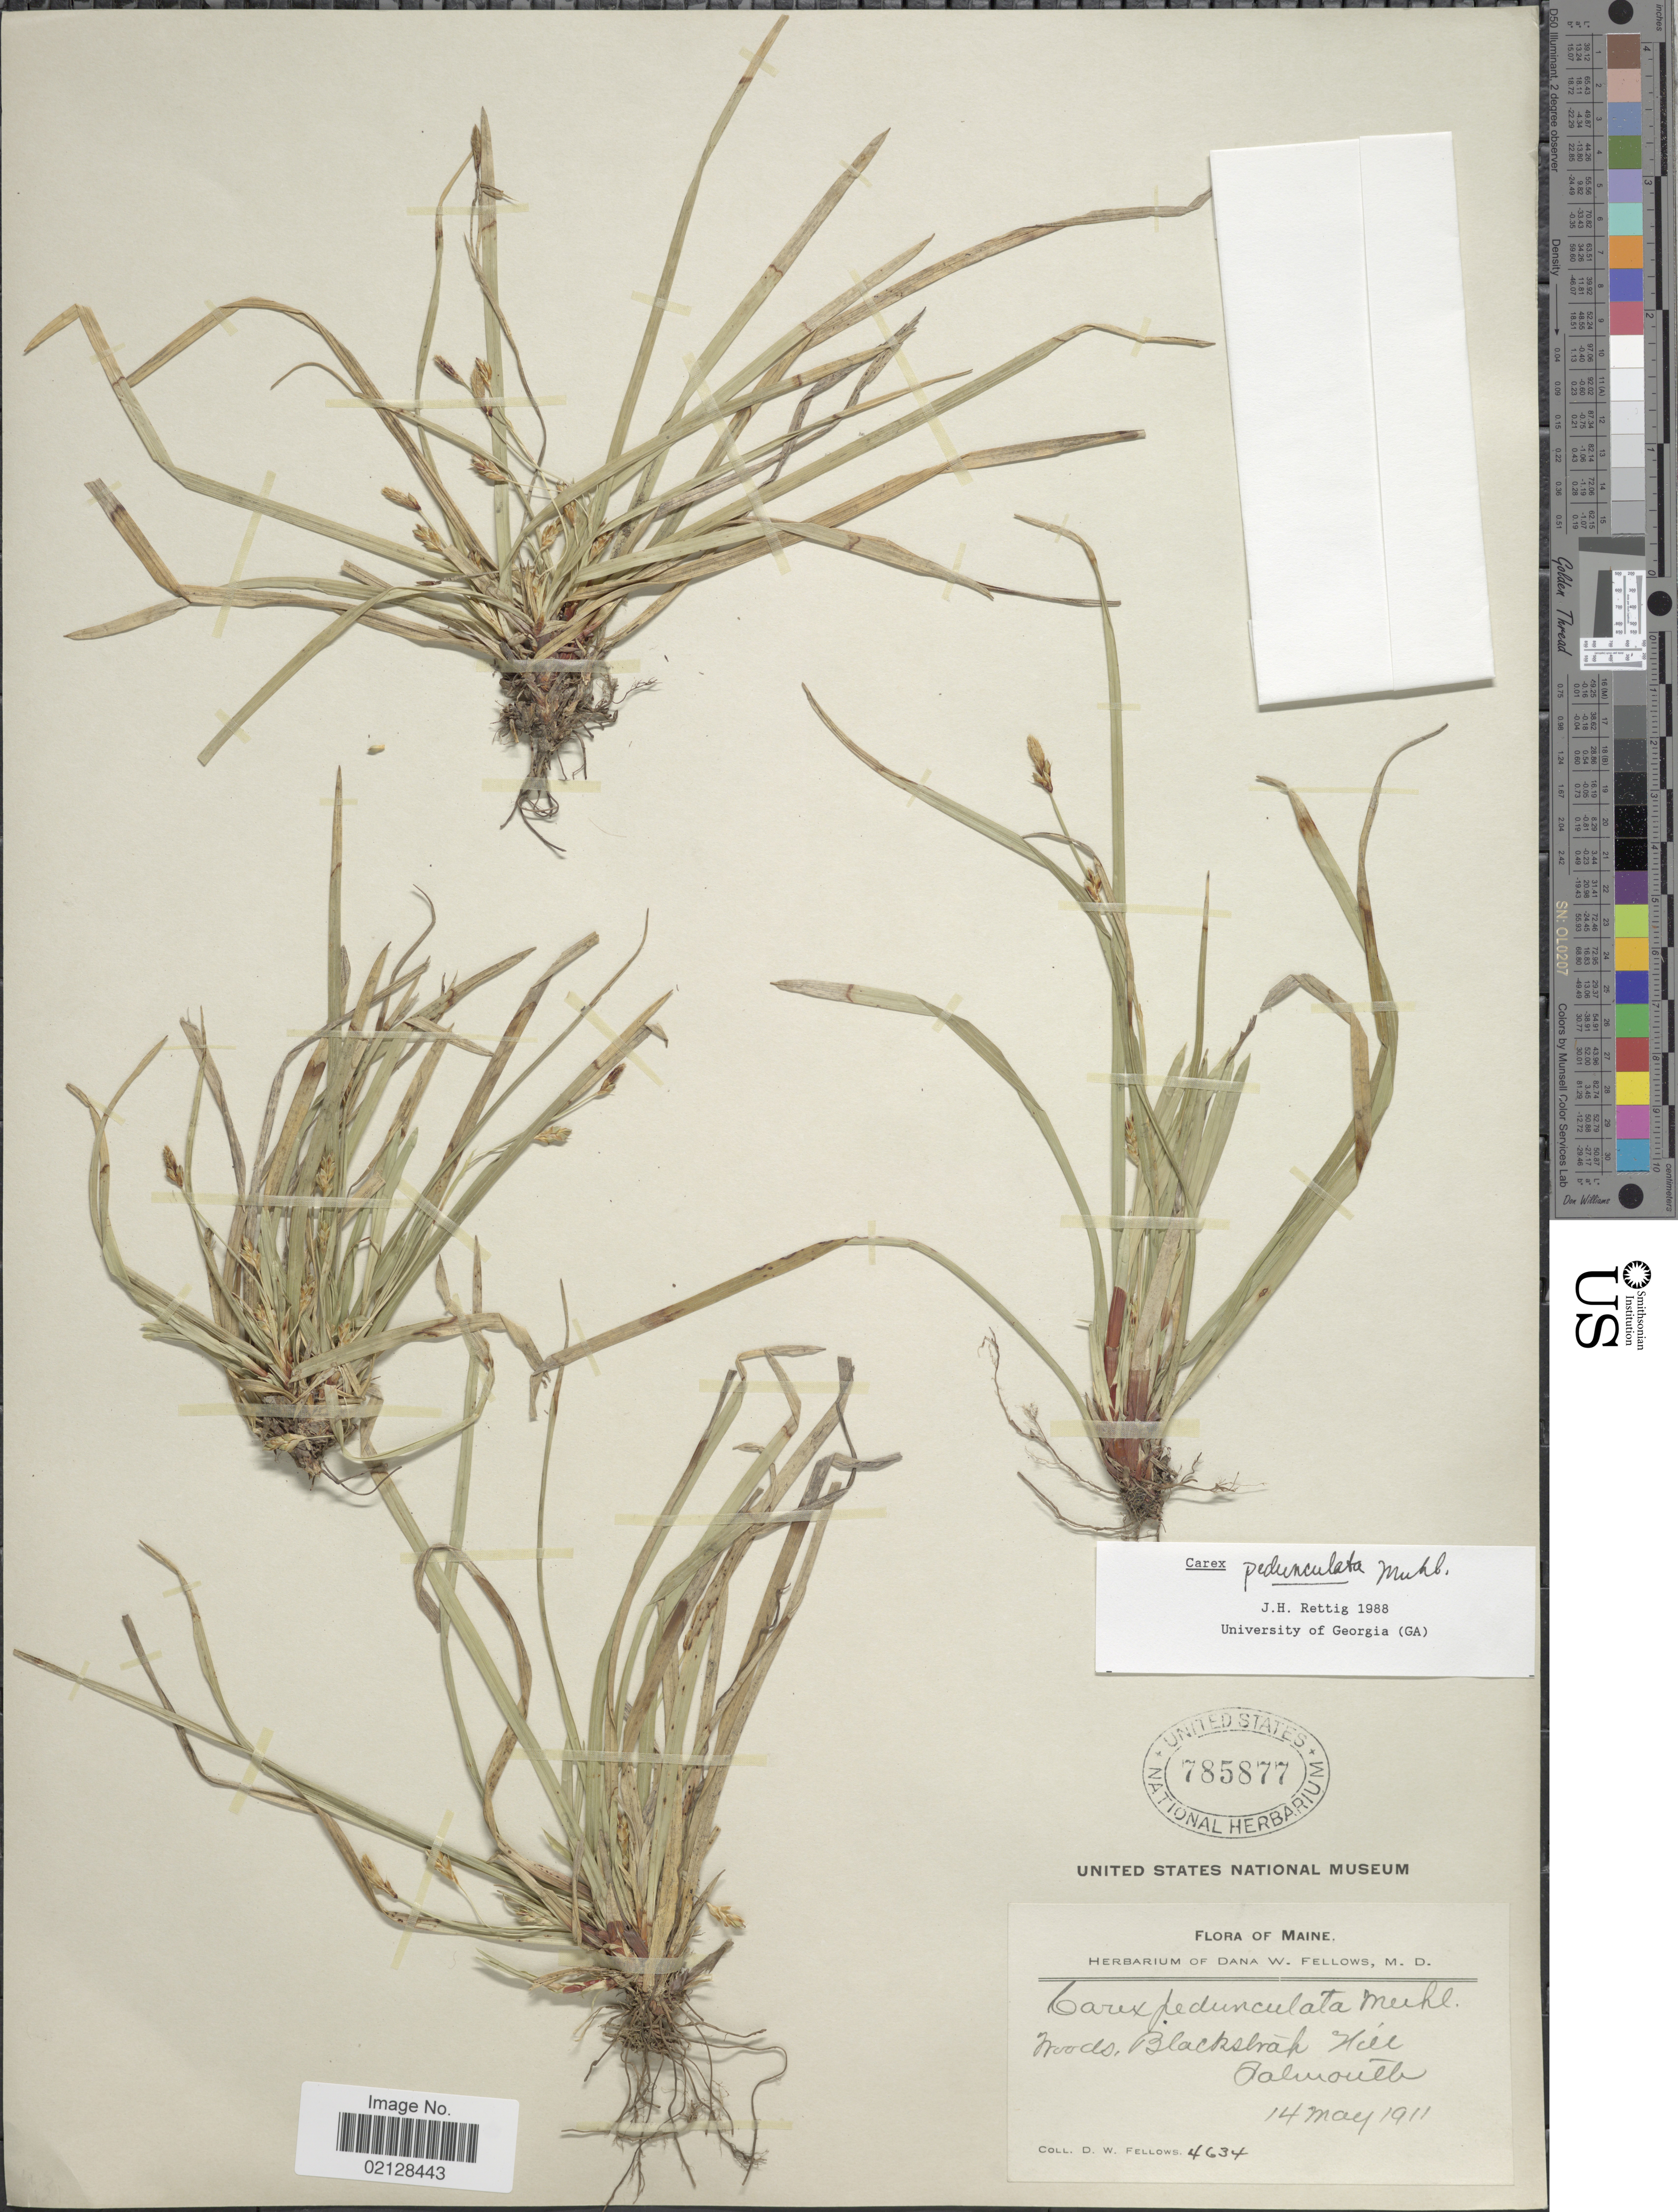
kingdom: Plantae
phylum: Tracheophyta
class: Liliopsida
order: Poales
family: Cyperaceae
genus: Carex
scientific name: Carex pedunculata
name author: Muhl. ex Willd.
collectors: D. W. Fellows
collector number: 4634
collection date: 1911-05-14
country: United States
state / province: Maine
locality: Woods, Blackstrap Hill, Falmouth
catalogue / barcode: US 785877